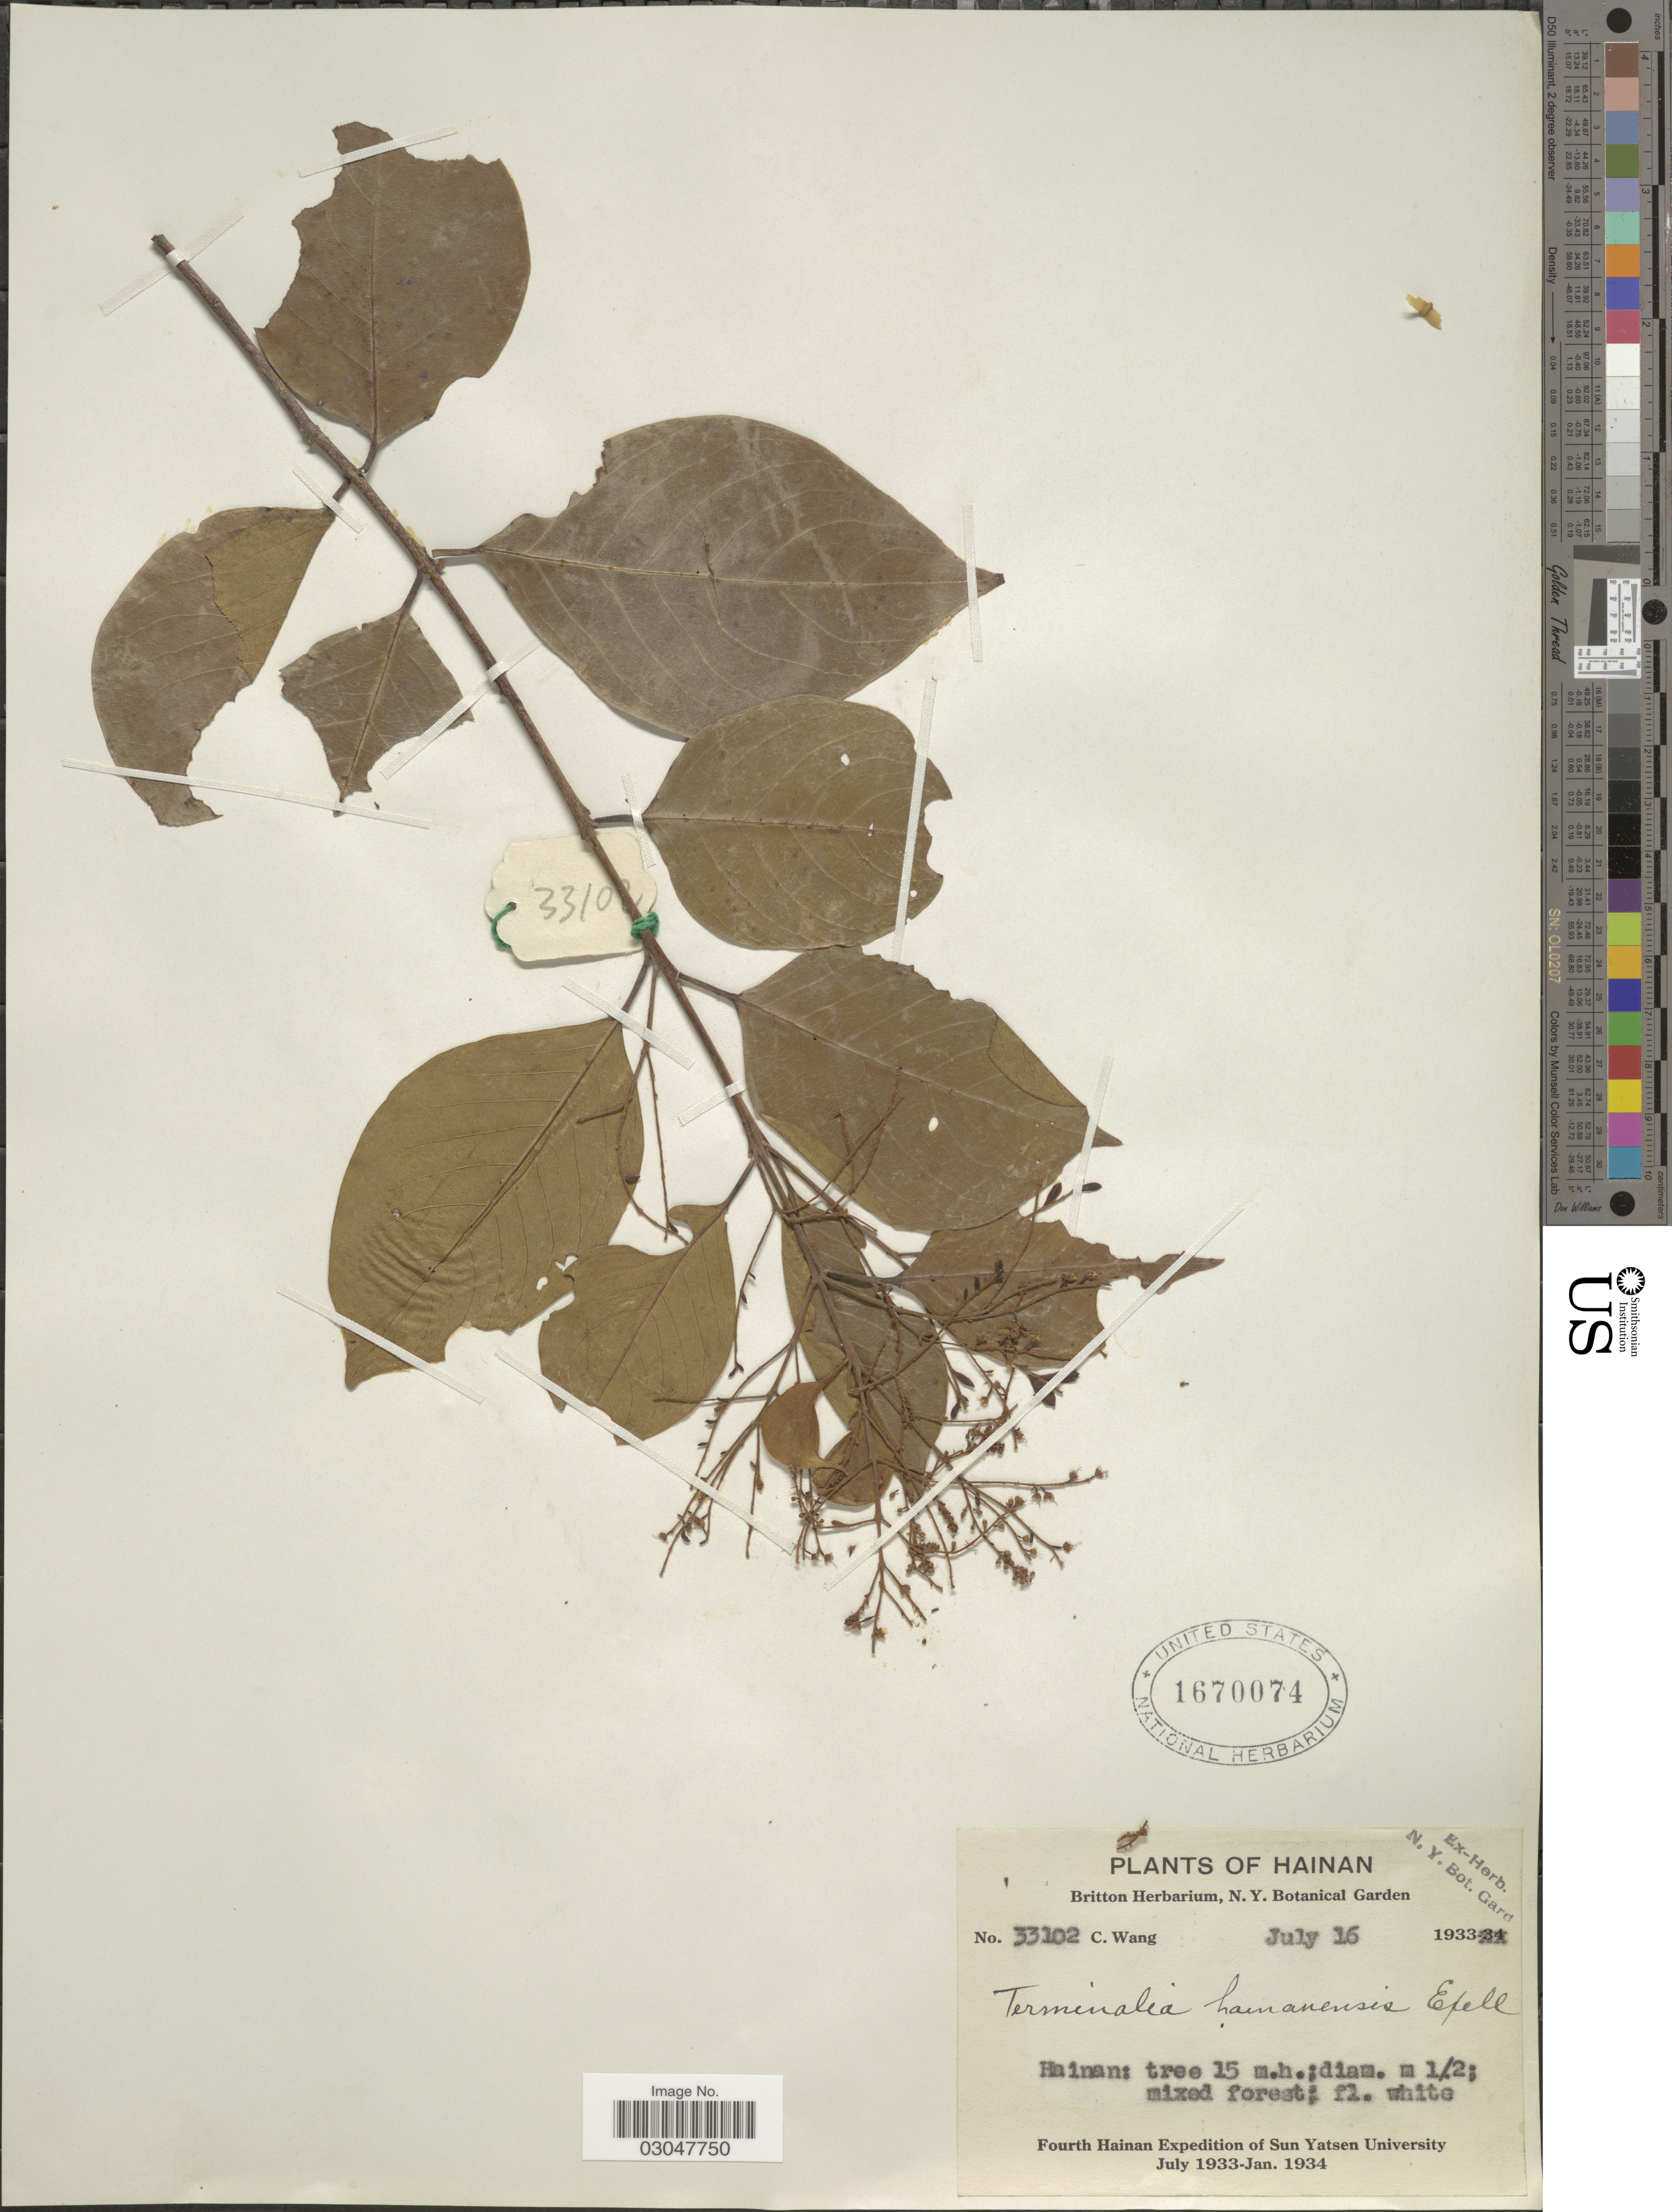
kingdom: Plantae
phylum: Tracheophyta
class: Magnoliopsida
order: Myrtales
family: Combretaceae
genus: Terminalia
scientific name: Terminalia hainanensis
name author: Exell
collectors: C. Wang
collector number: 33102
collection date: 1933-07-16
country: China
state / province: Hainan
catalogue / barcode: US 1670074